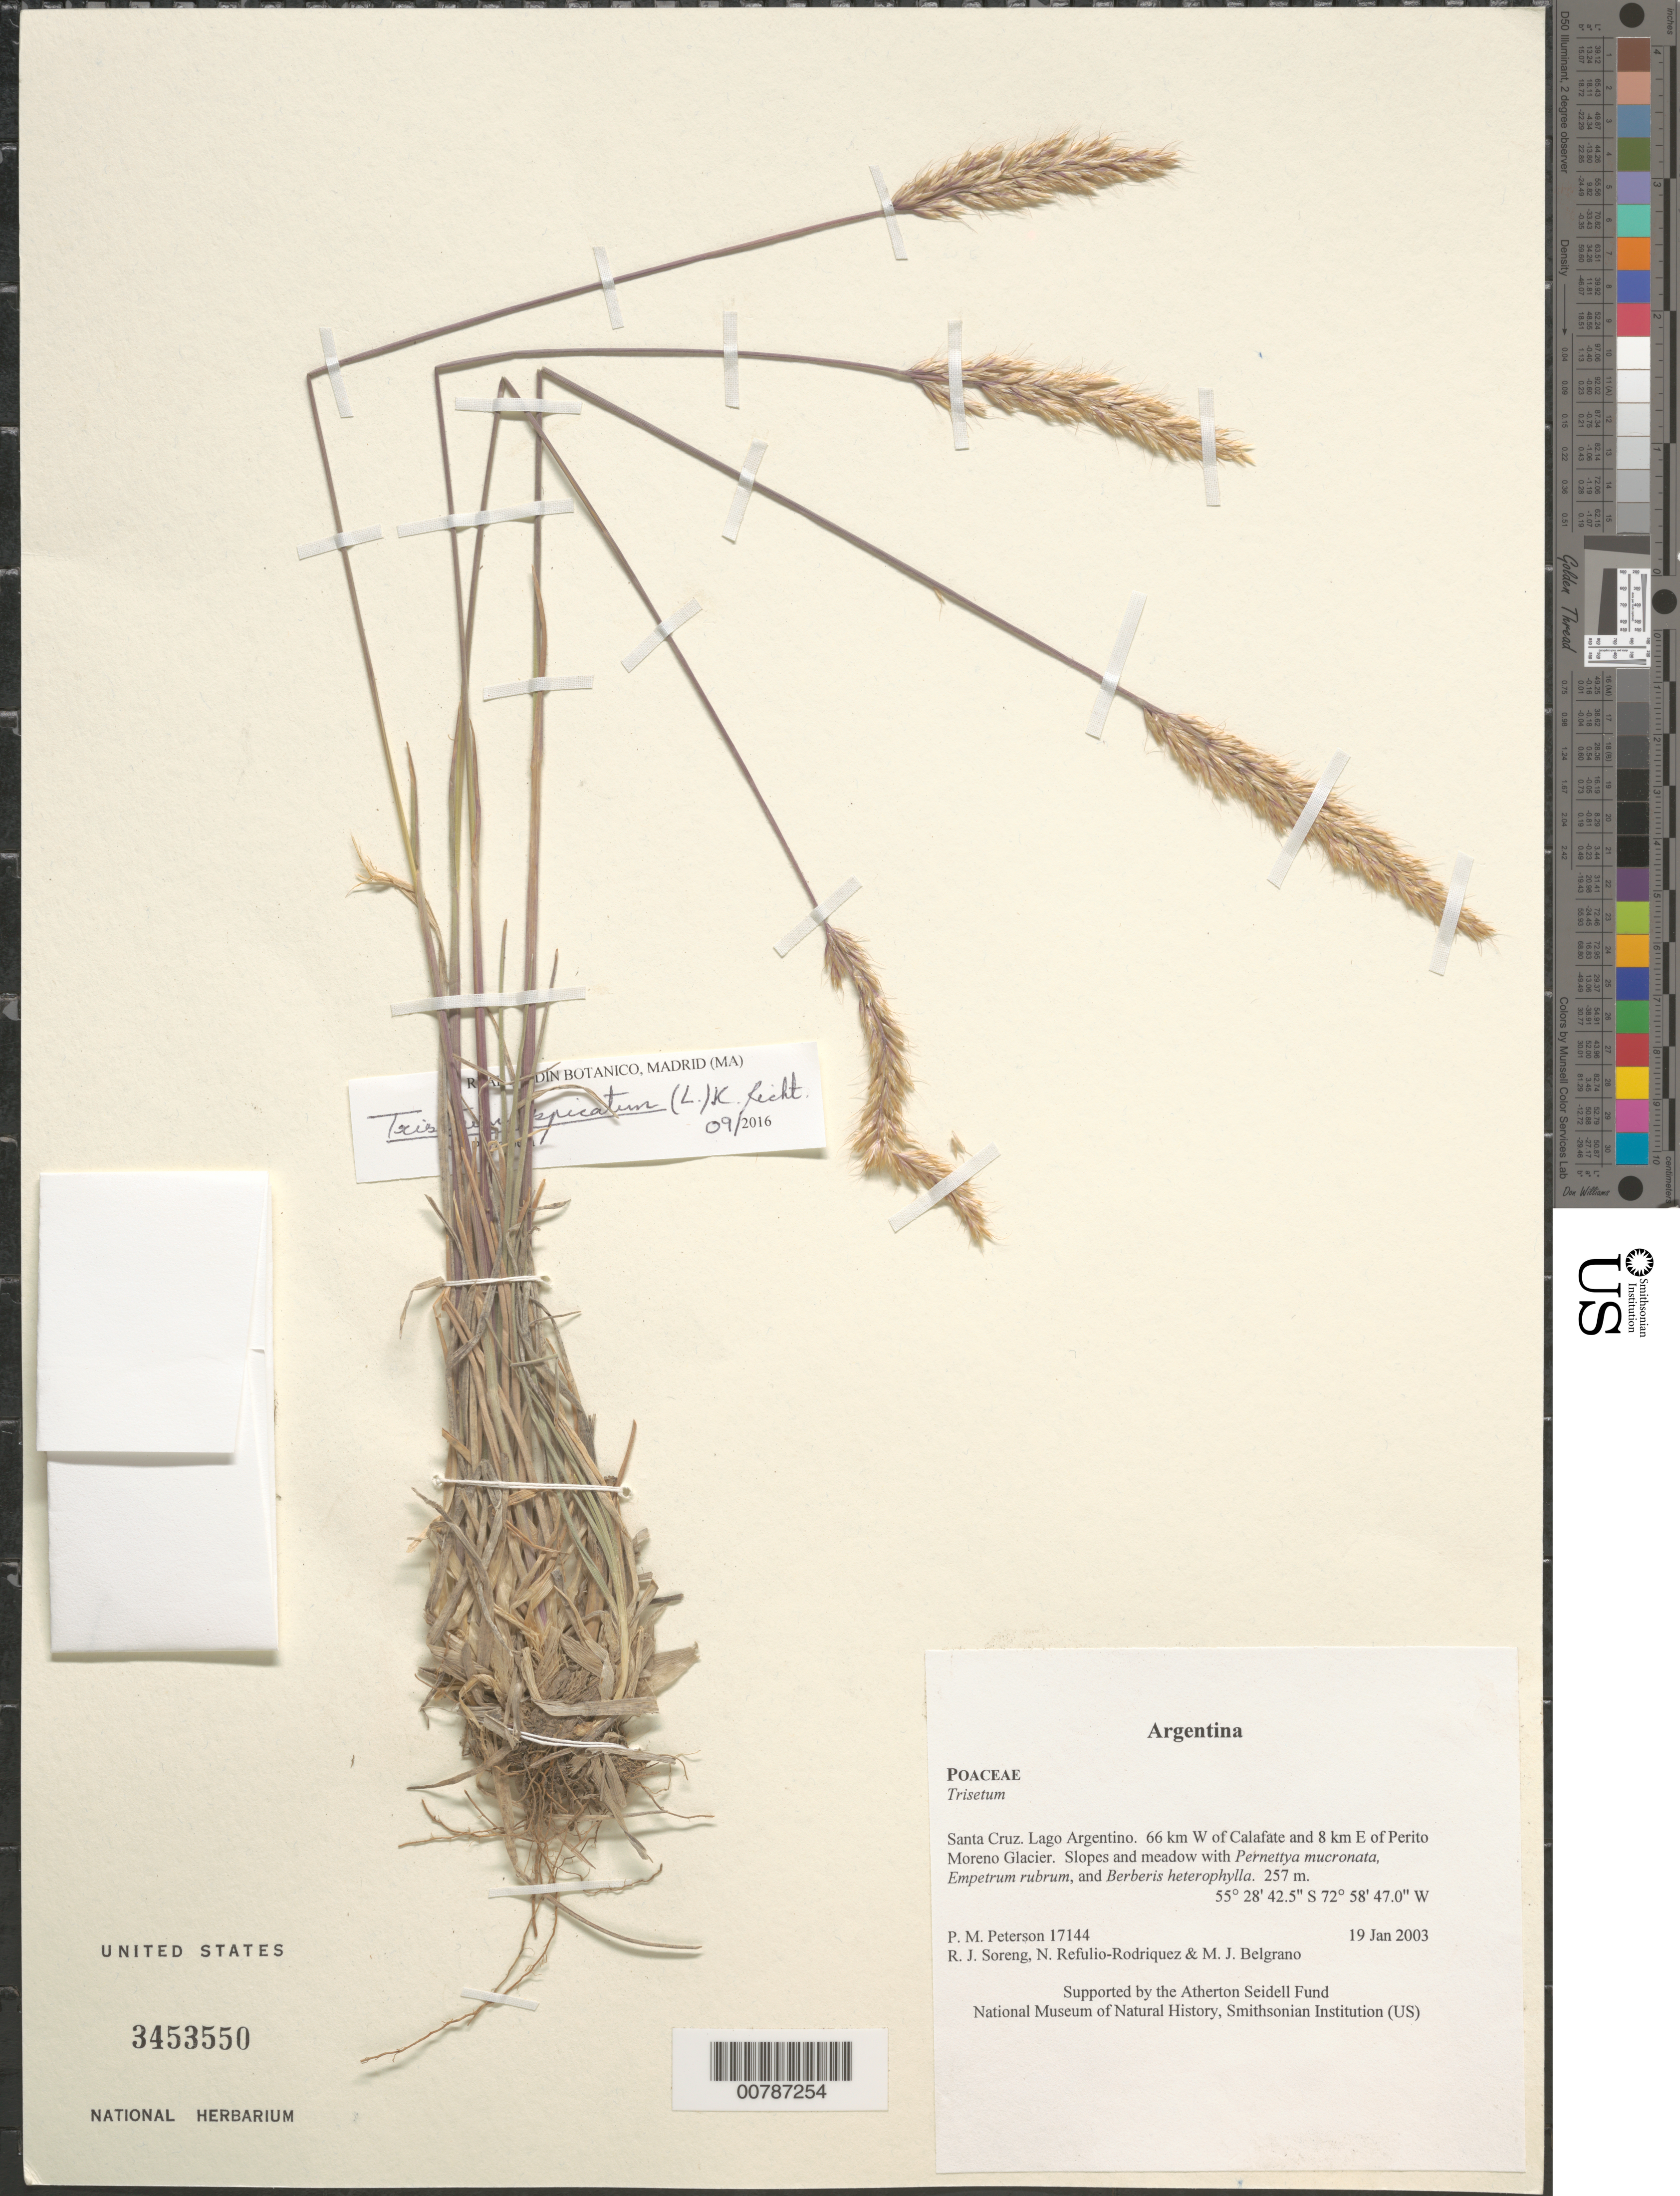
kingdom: Plantae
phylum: Tracheophyta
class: Liliopsida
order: Poales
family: Poaceae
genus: Koeleria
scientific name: Koeleria spicata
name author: (L.) Barberá et al.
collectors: P. M. Peterson, R. J. Soreng, N. Refulio-Rodríguez & M. Belgrano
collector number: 17144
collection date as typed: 19 Jan 2003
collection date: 2003-01-19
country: Argentina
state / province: Santa Cruz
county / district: Lago Argentino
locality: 66 km W of Calafate and 8 km E of Perito Moreno Glacier. Slopes and meadow with Pernettya mucronata, Empetrum rubrum, and Berberis heterophylla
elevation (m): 257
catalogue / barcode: US 3453550